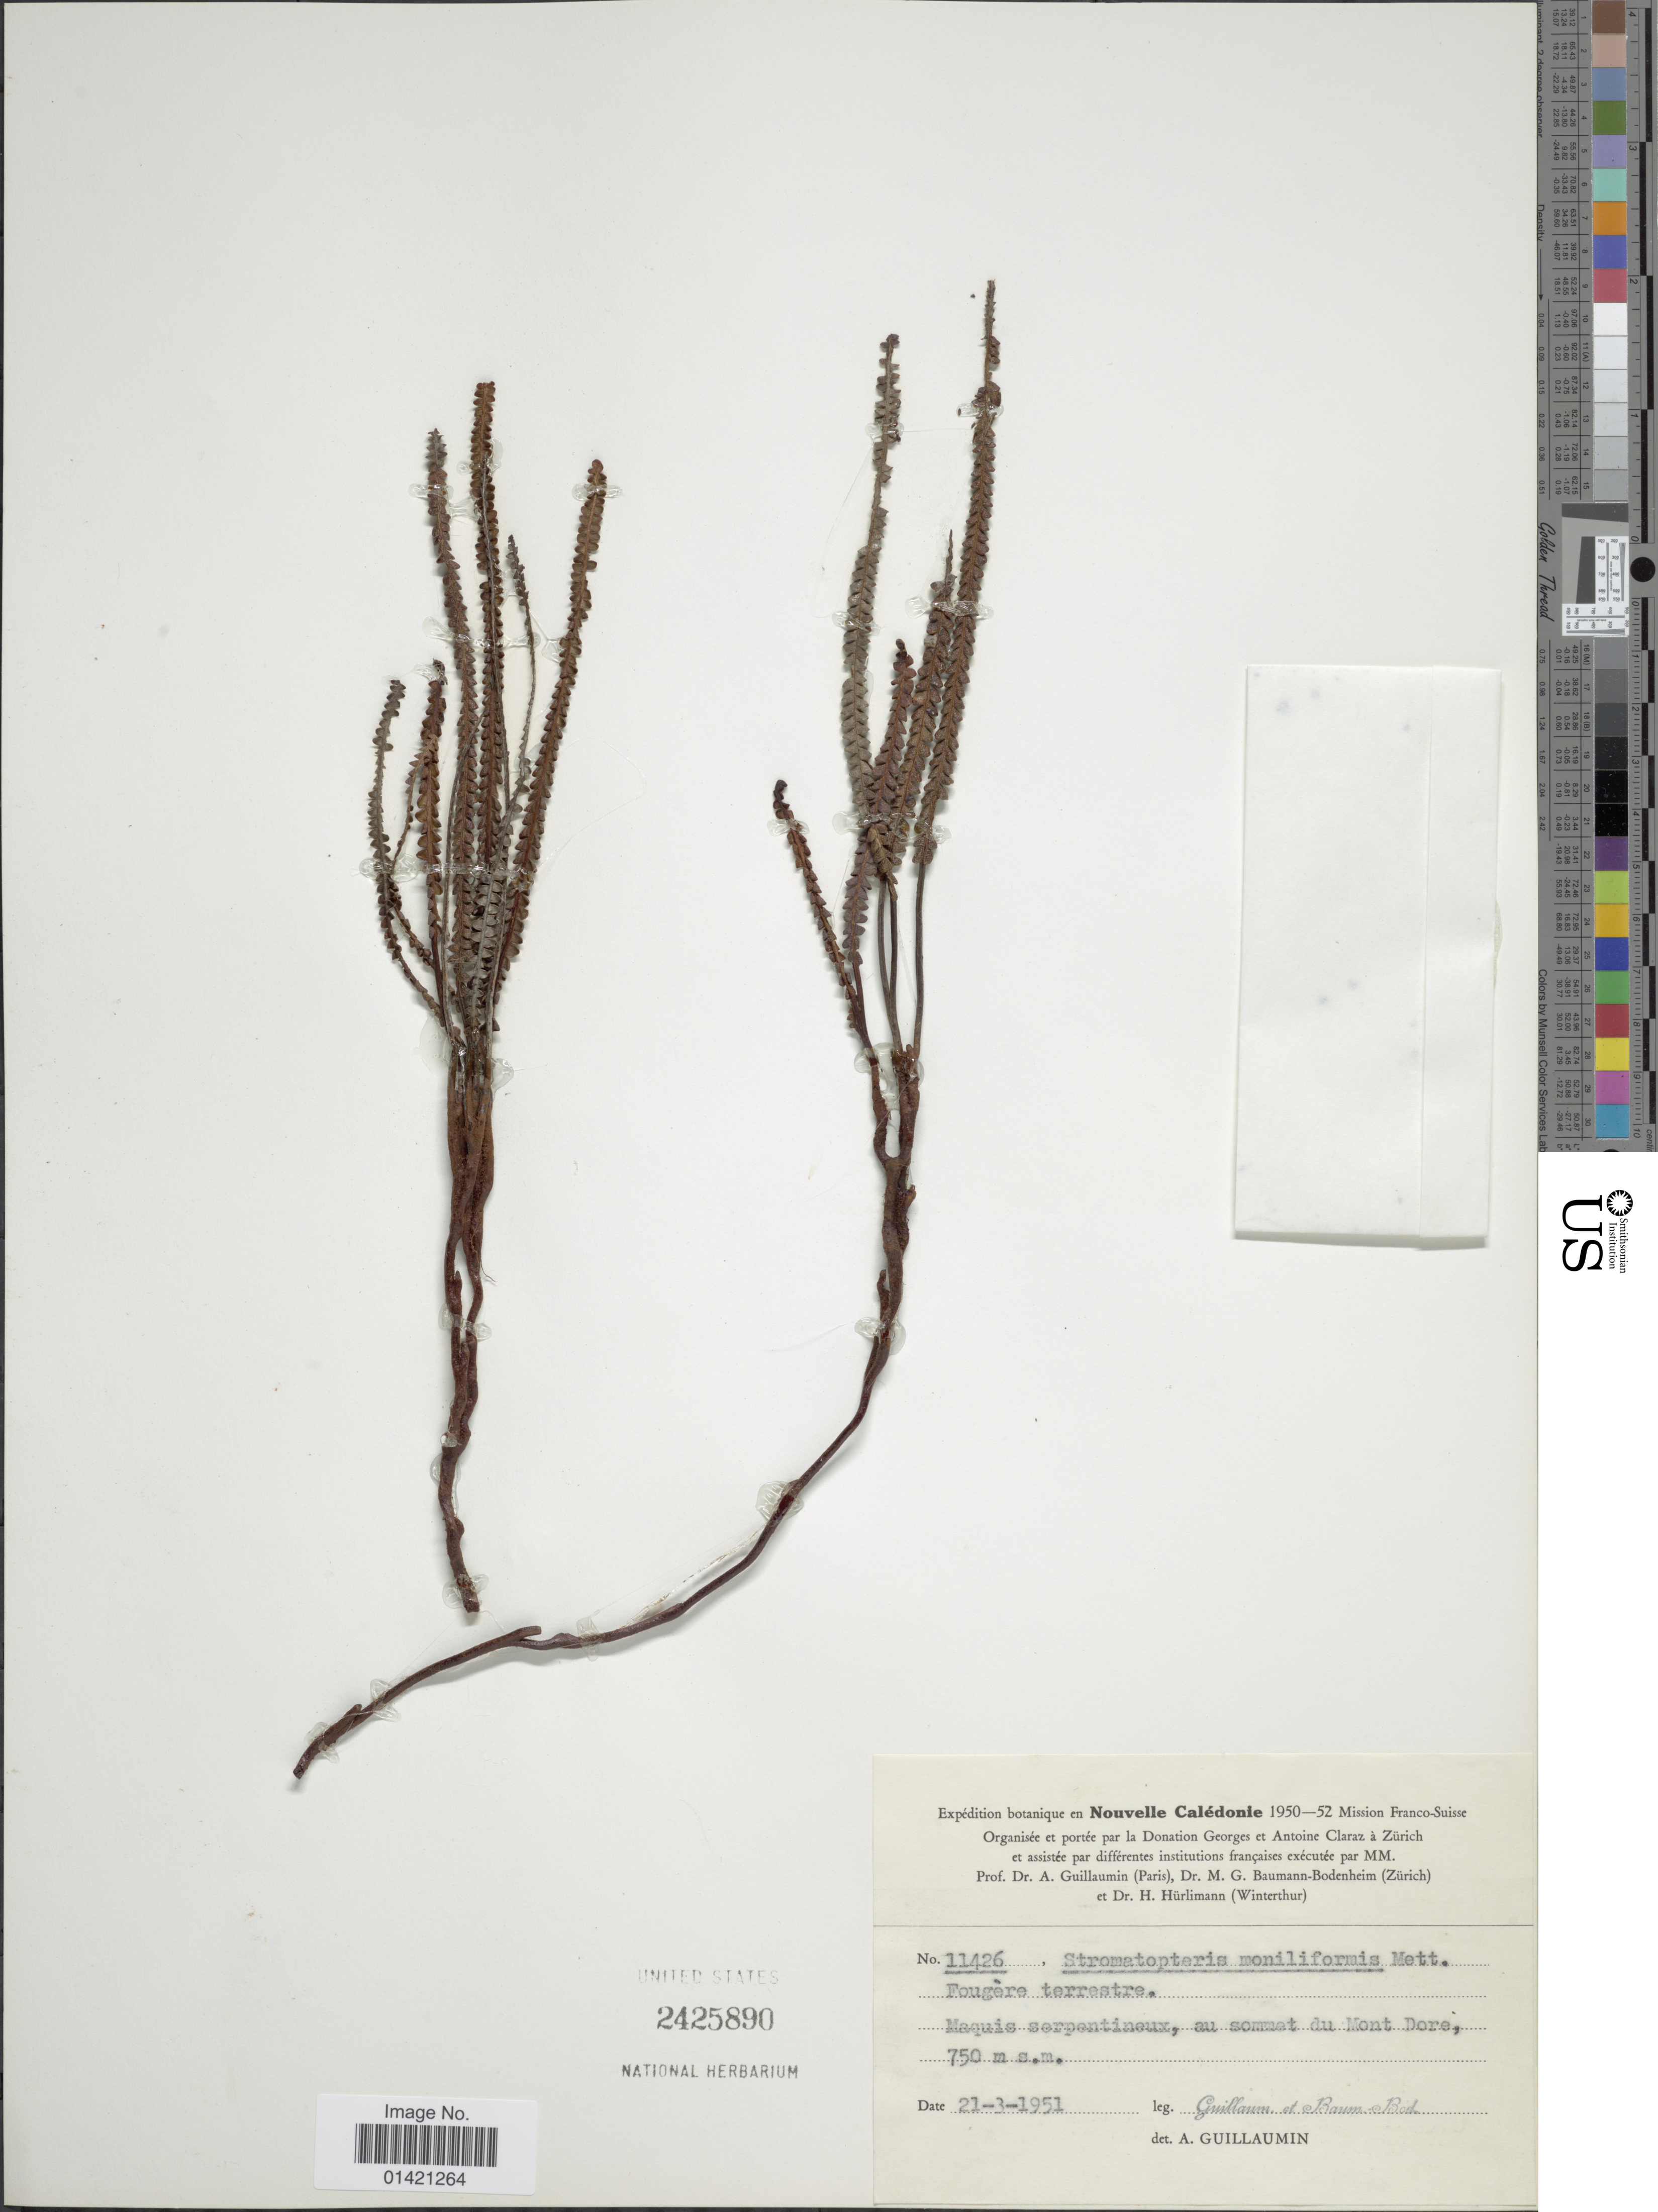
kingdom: Plantae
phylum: Tracheophyta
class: Polypodiopsida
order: Gleicheniales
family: Gleicheniaceae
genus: Stromatopteris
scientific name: Stromatopteris moniliformis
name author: Mett.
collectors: A. Guillaumin & M. G. Baumann-Bodenheim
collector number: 11426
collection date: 1951-03-21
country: New Caledonia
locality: Nouvelle Caledonie. Maquis serpentieux, au sommet du Mont Dore.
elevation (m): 750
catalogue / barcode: US 2425890